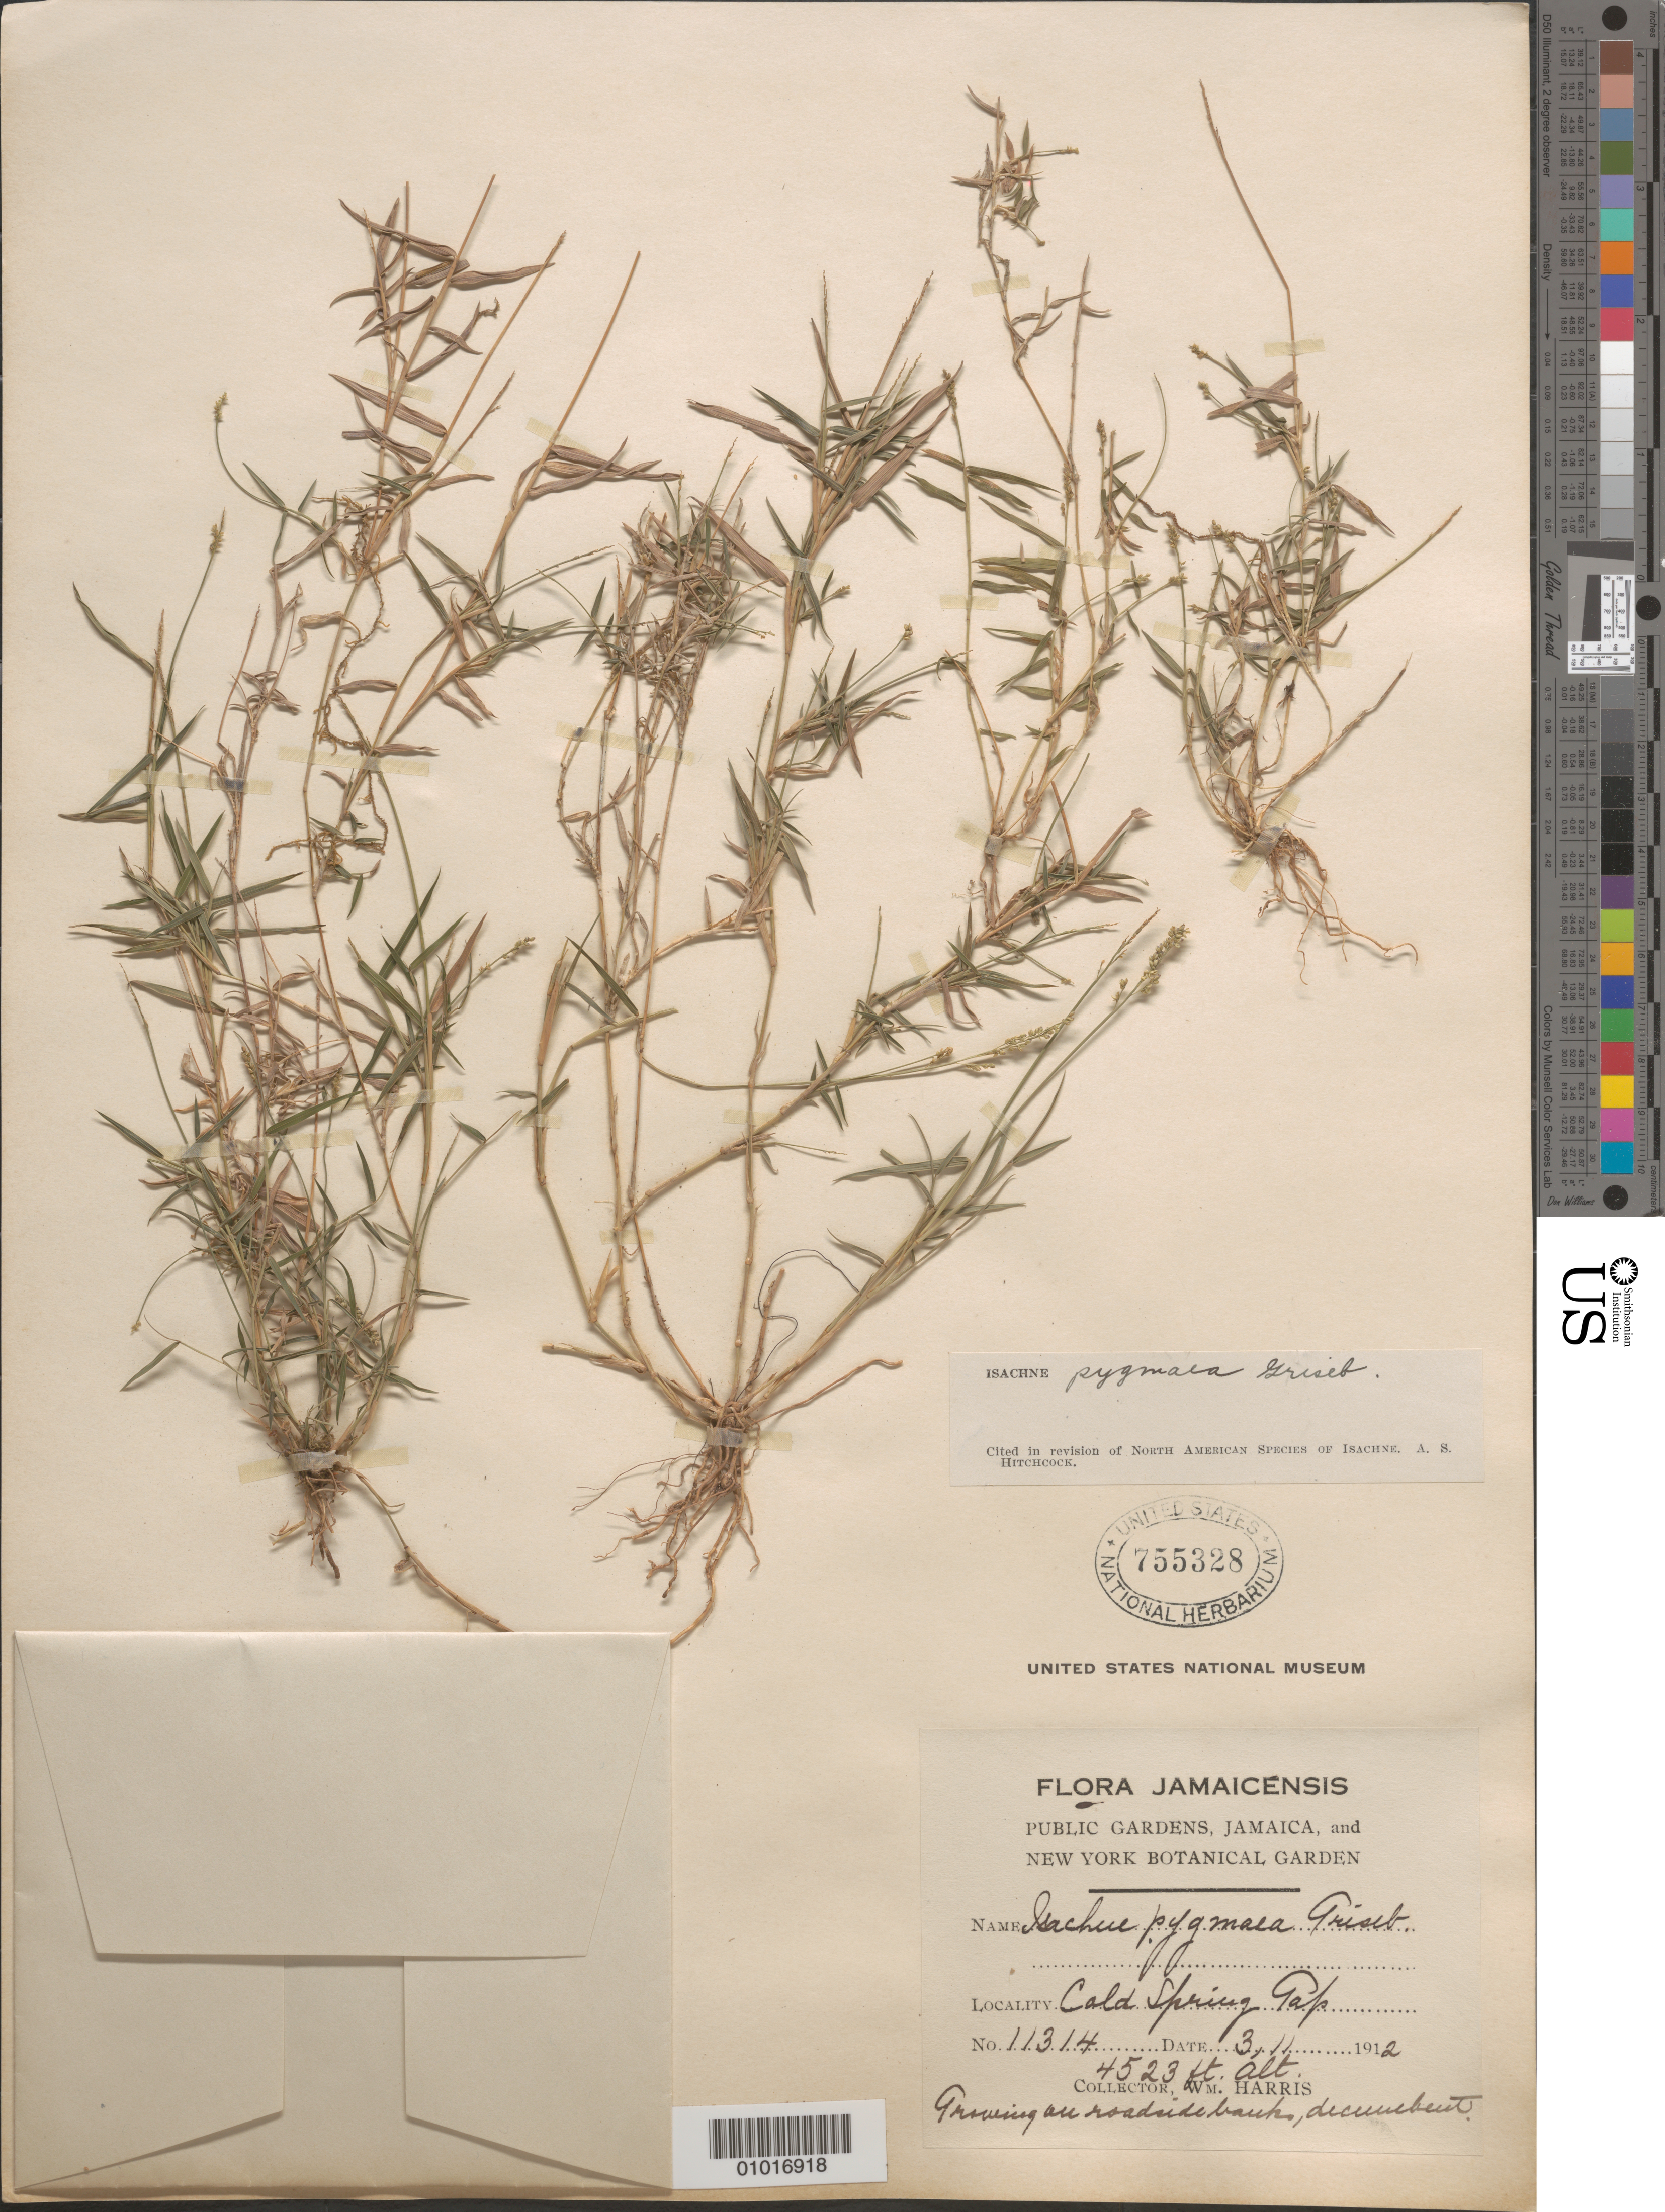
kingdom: Plantae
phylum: Tracheophyta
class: Liliopsida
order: Poales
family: Poaceae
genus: Isachne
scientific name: Isachne pygmaea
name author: Griseb.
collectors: W. H. Harris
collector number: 11314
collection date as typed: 03 Nov 1912 or 11 Mar 1912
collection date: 1912-03-11 or 1912-11-03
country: Jamaica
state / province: Saint Andrew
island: Jamaica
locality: Cold spring tap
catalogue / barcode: US 755328